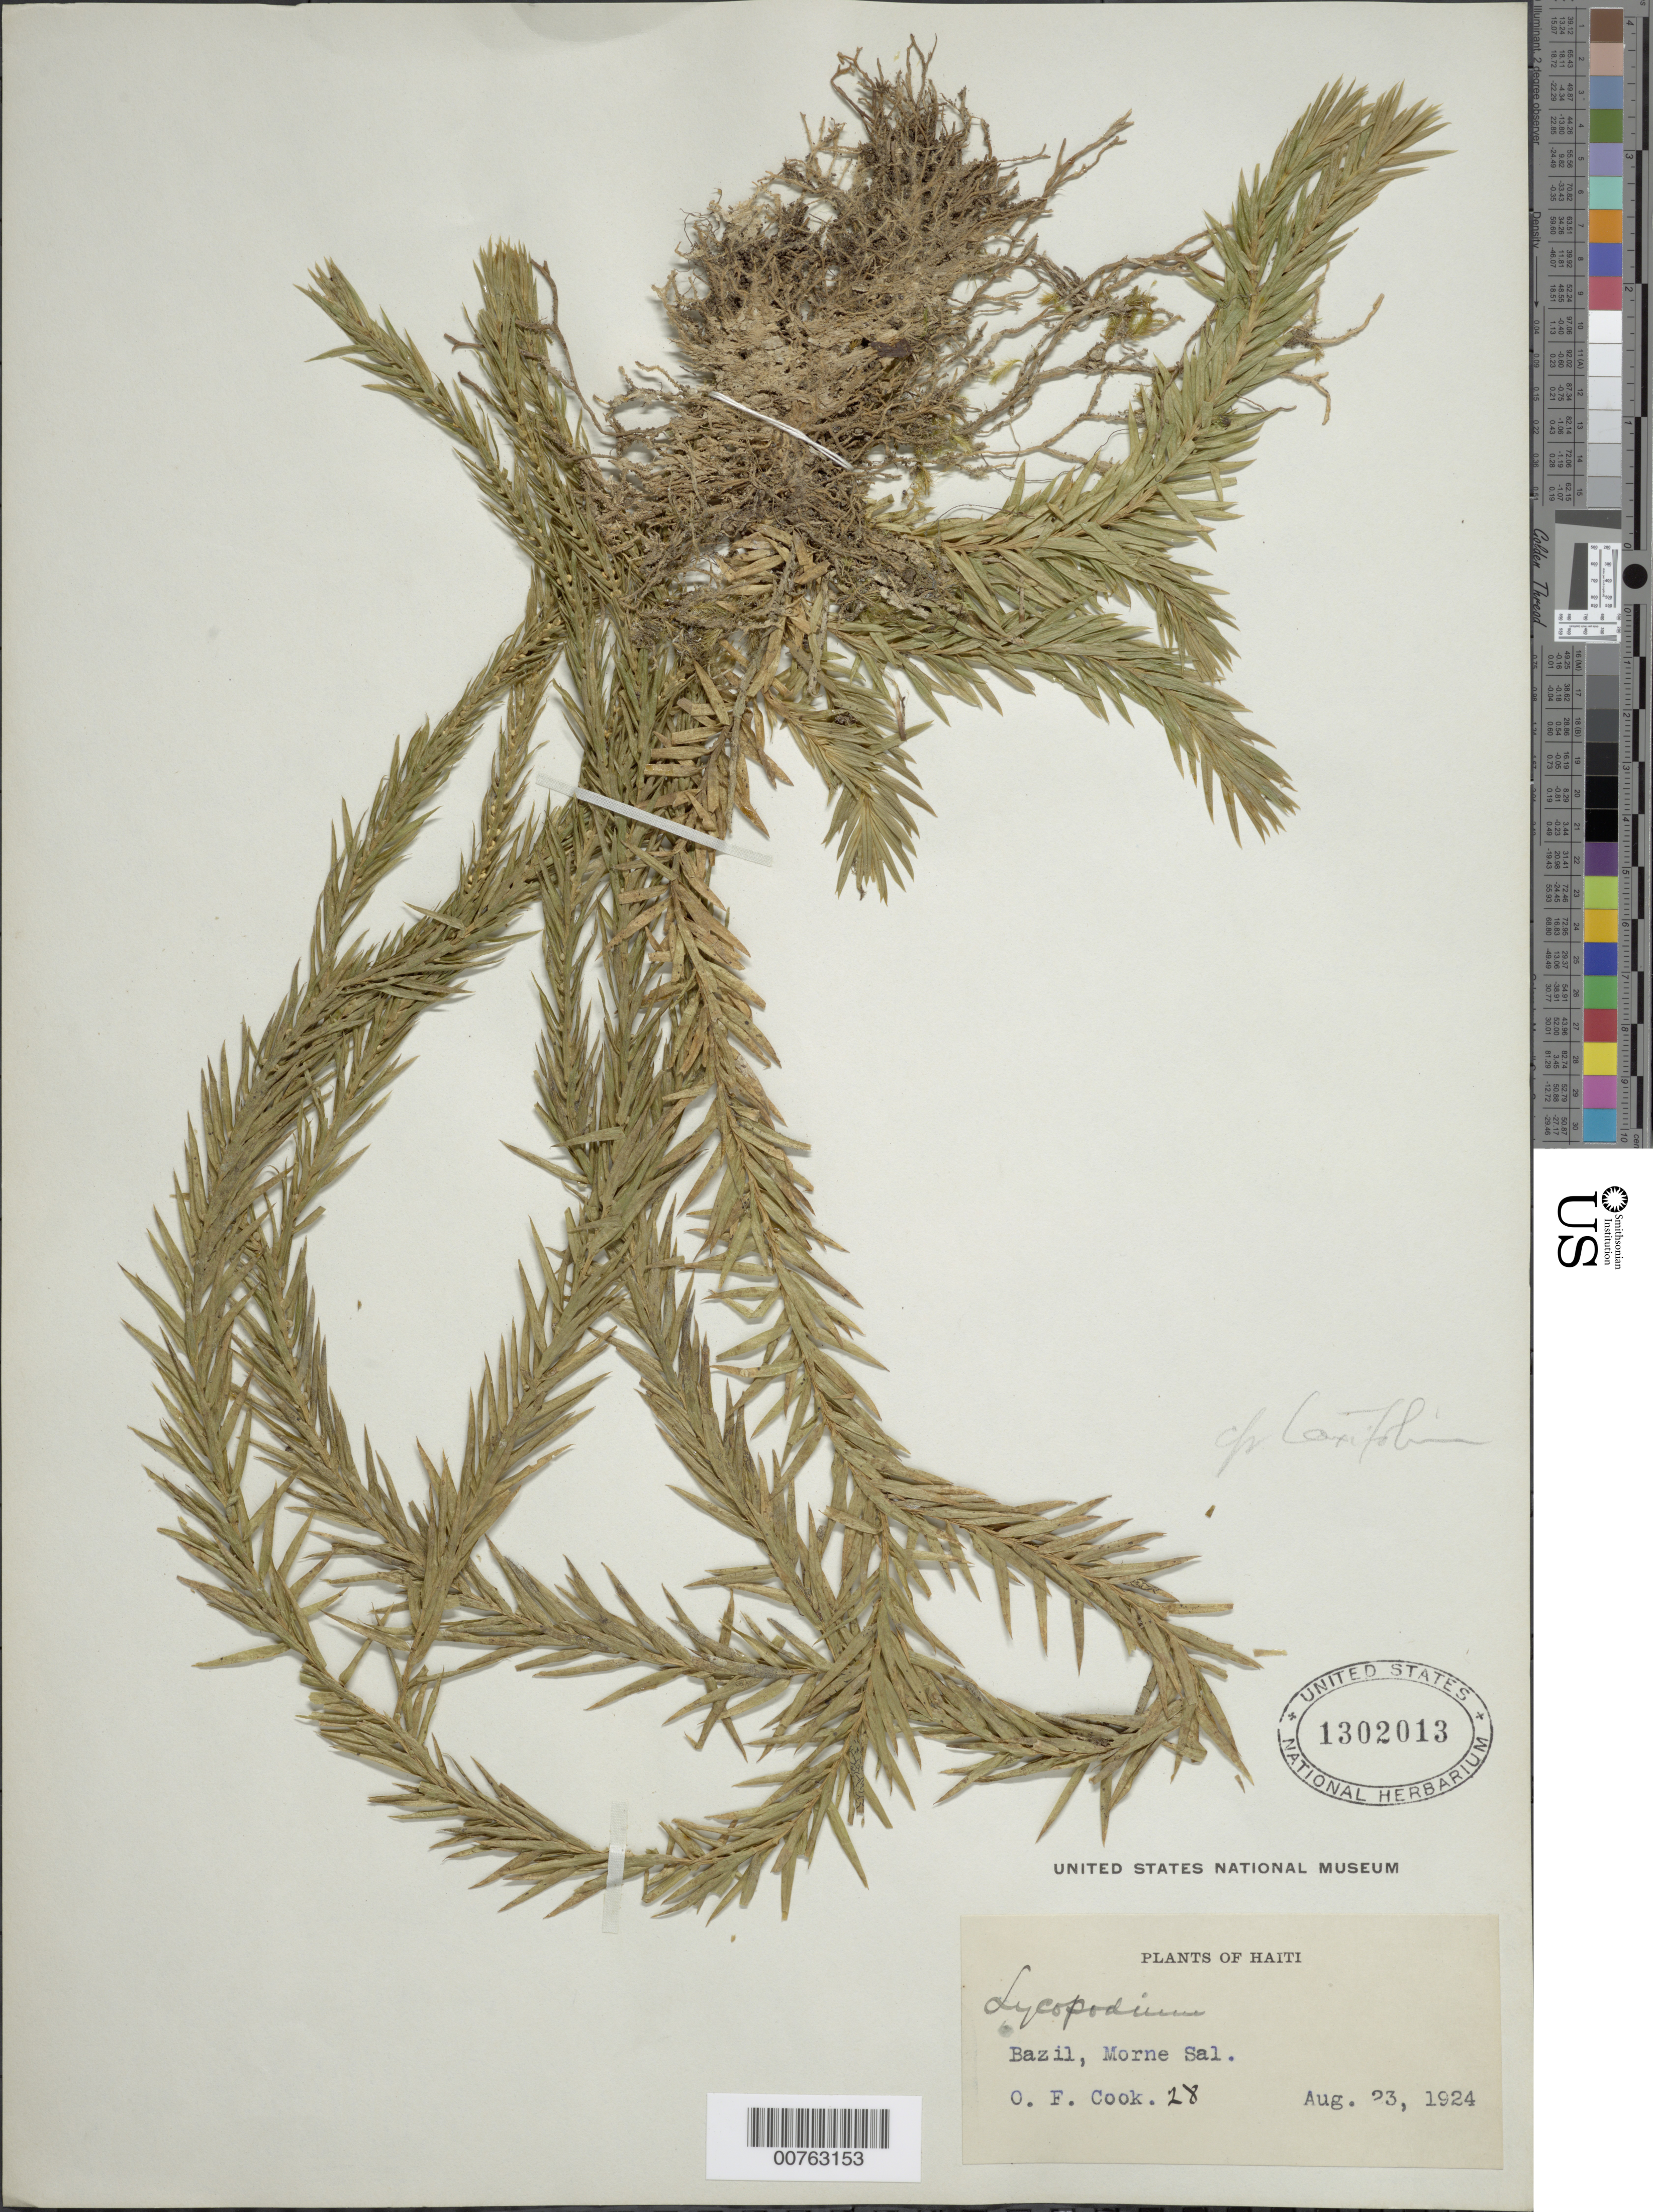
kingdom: Plantae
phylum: Tracheophyta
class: Lycopodiopsida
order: Lycopodiales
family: Lycopodiaceae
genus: Phlegmariurus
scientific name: Phlegmariurus taxifolius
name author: (Sw.) Á. Löve & D. Löve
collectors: O. F. Cook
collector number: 28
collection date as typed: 23 Aug 1924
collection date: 1924-08-23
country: Haiti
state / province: Artibonite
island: Hispaniola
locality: Bazil, Morne Sal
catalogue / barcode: US 1302013